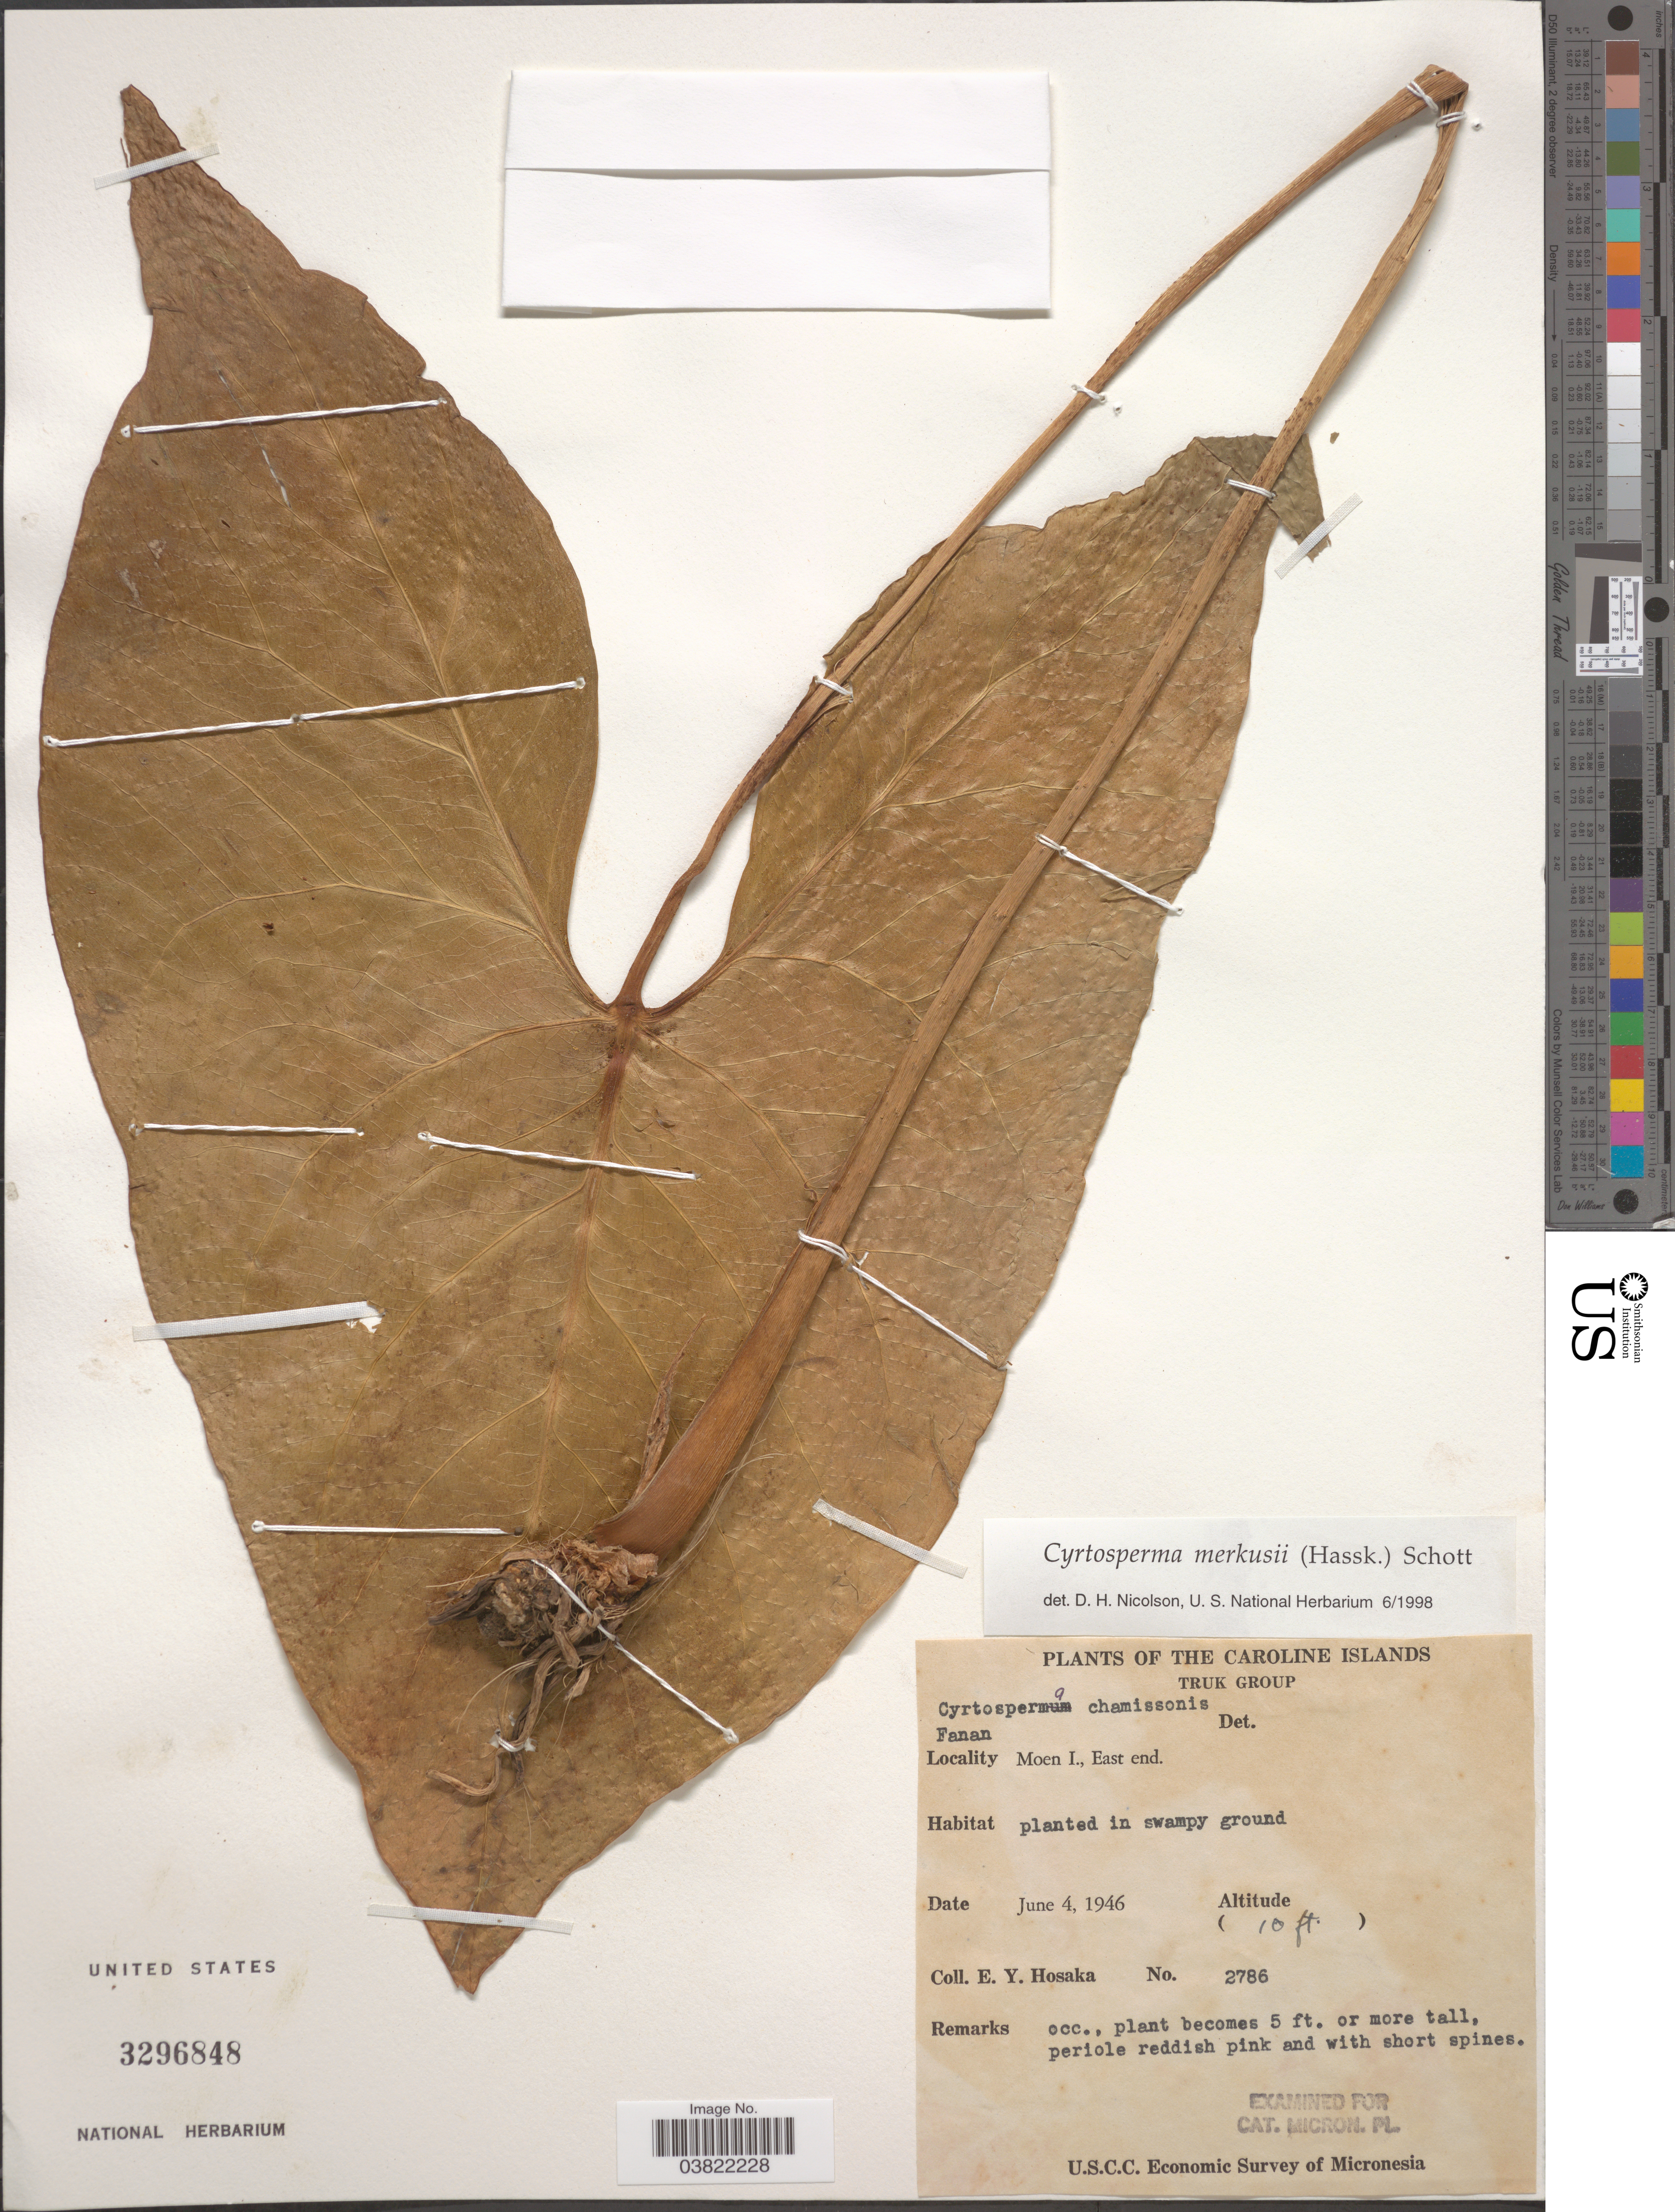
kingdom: Plantae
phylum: Tracheophyta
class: Liliopsida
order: Alismatales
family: Araceae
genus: Cyrtosperma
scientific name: Cyrtosperma merkusii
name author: (Hassk.) Schott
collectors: E. Y. Hosaka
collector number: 2786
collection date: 1946-06-04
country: Micronesia, Federated States of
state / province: Truk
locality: The Caroline Islands. Truk Group. Moen I., East end.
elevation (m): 3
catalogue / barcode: US 3296848